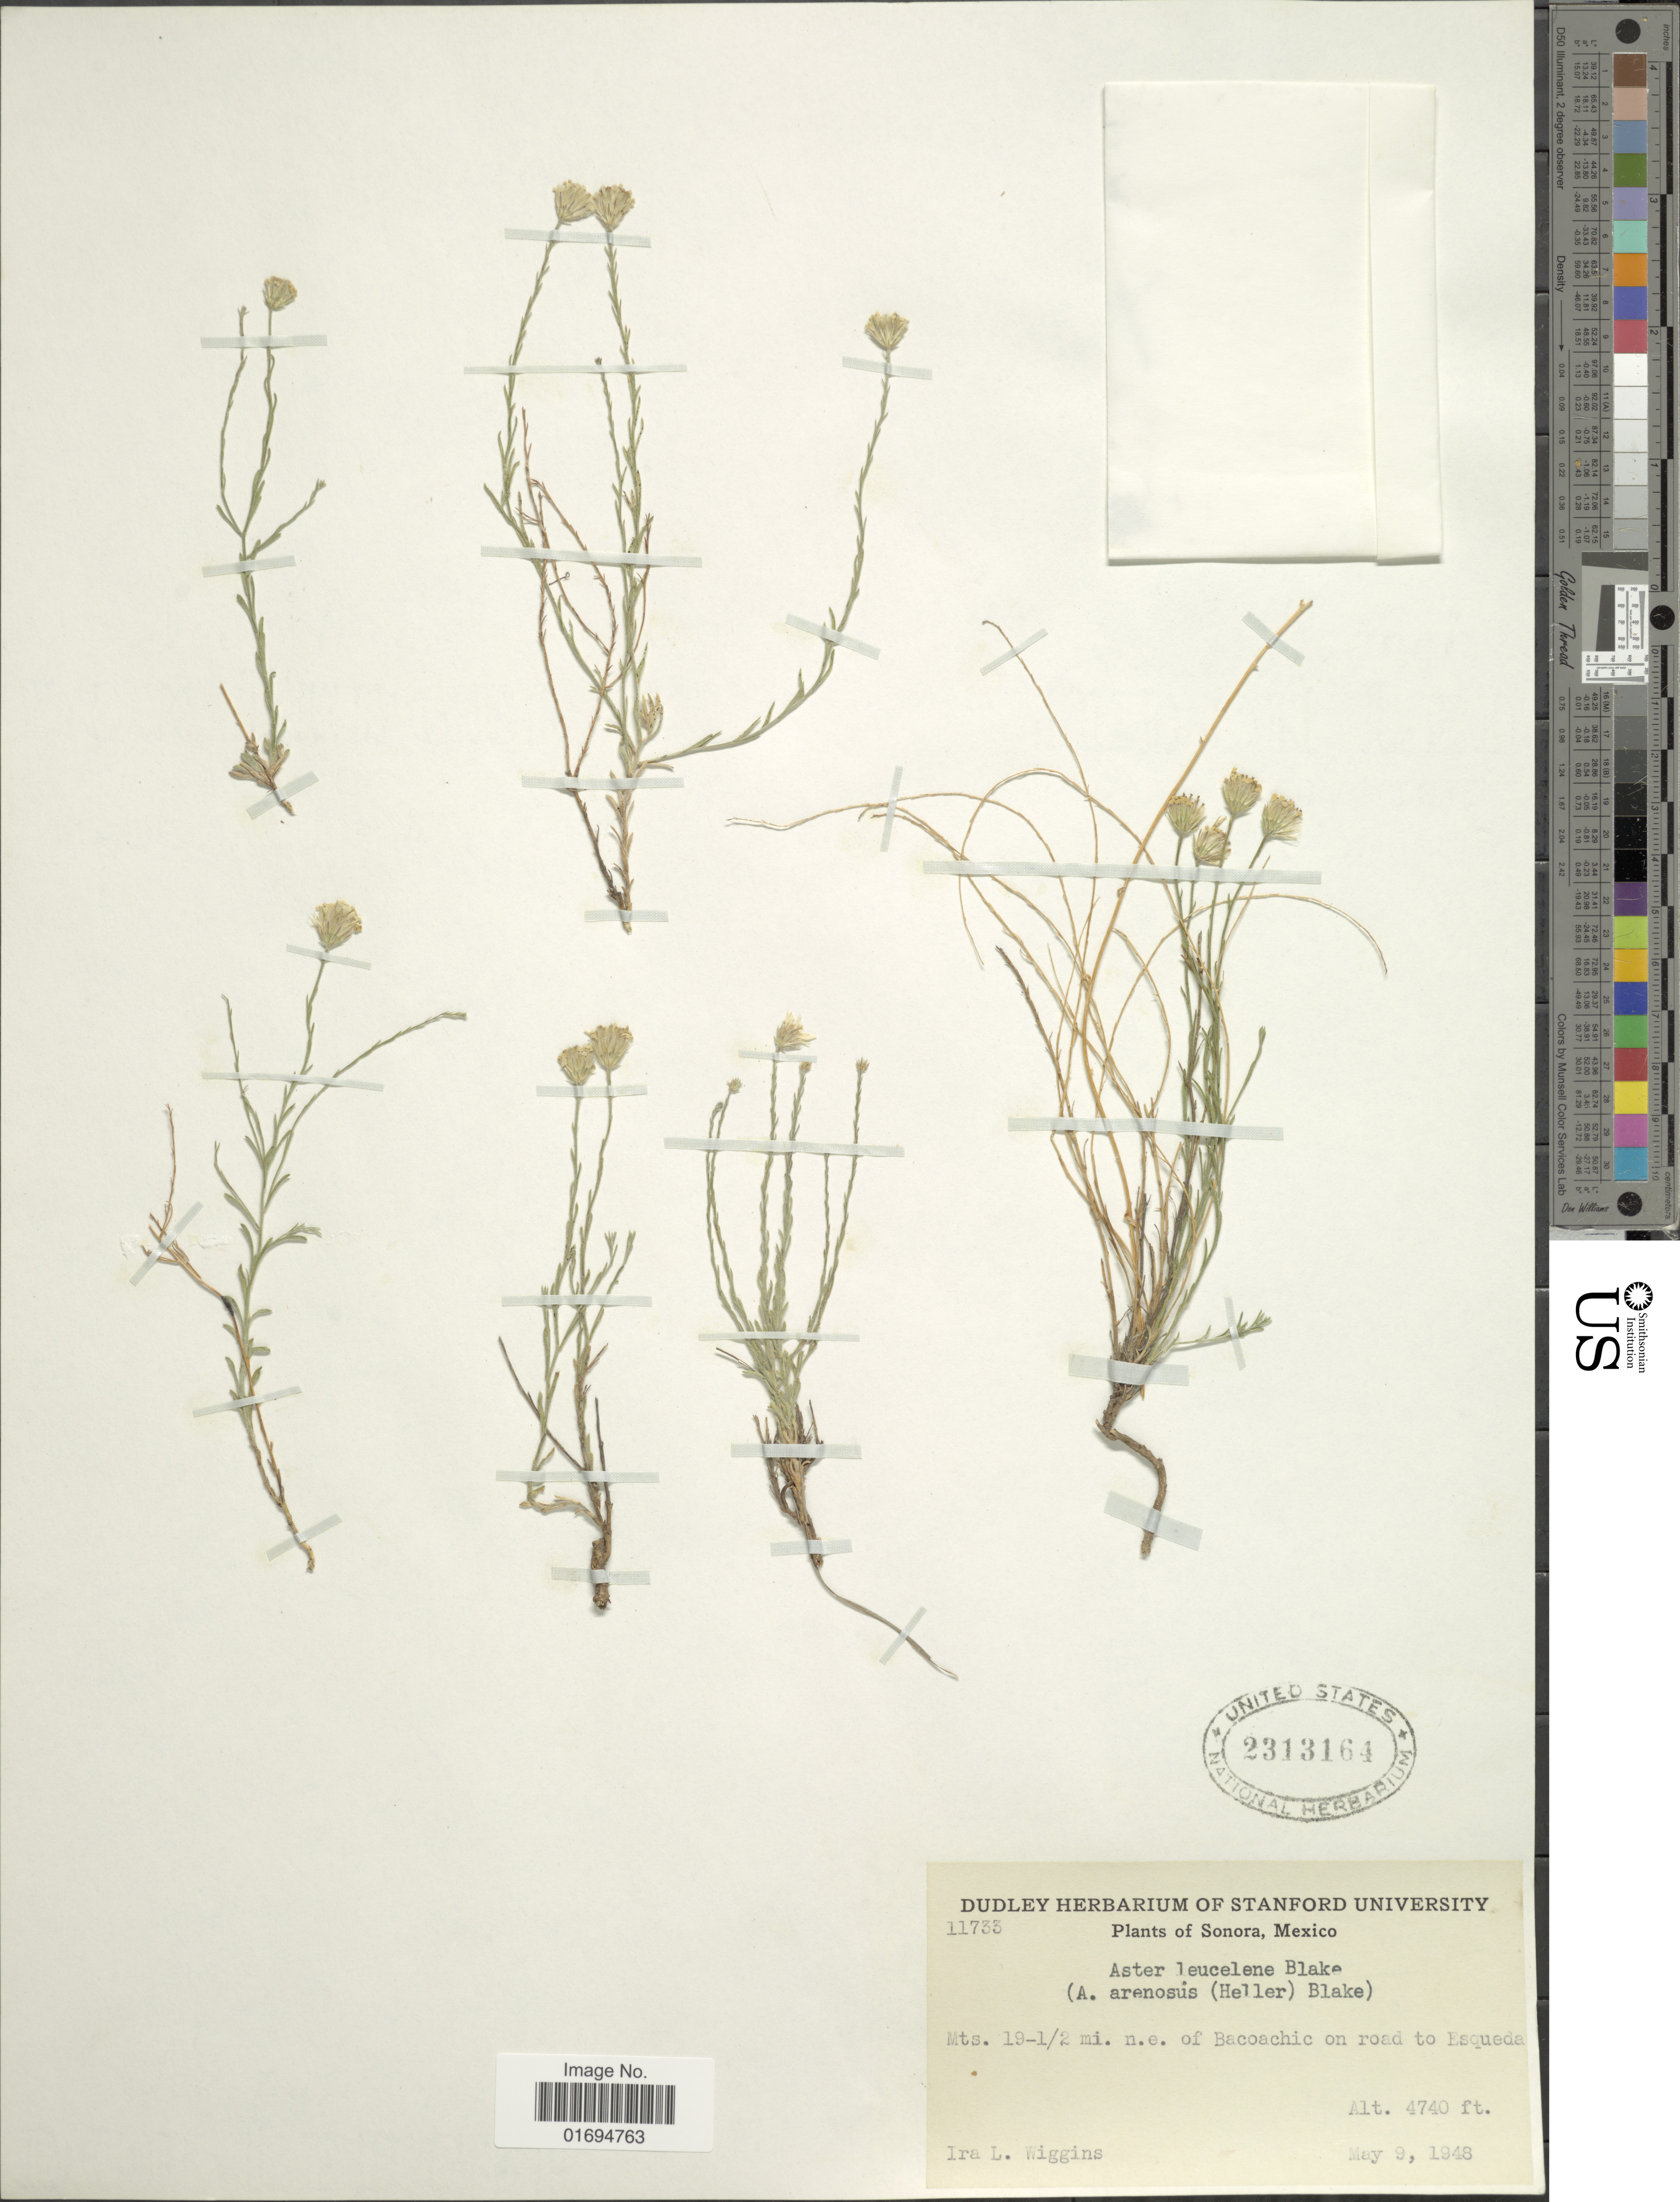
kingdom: Plantae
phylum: Tracheophyta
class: Magnoliopsida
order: Asterales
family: Asteraceae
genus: Chaetopappa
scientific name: Chaetopappa ericoides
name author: (Torr.) G.L. Nesom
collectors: I. L. Wiggins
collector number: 11733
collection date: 1948-05-09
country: Mexico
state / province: Sonora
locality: Mts. 19-1/2 mi. n. e. of Bacoachic on road to Esqueda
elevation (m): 1445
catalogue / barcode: US 2313164